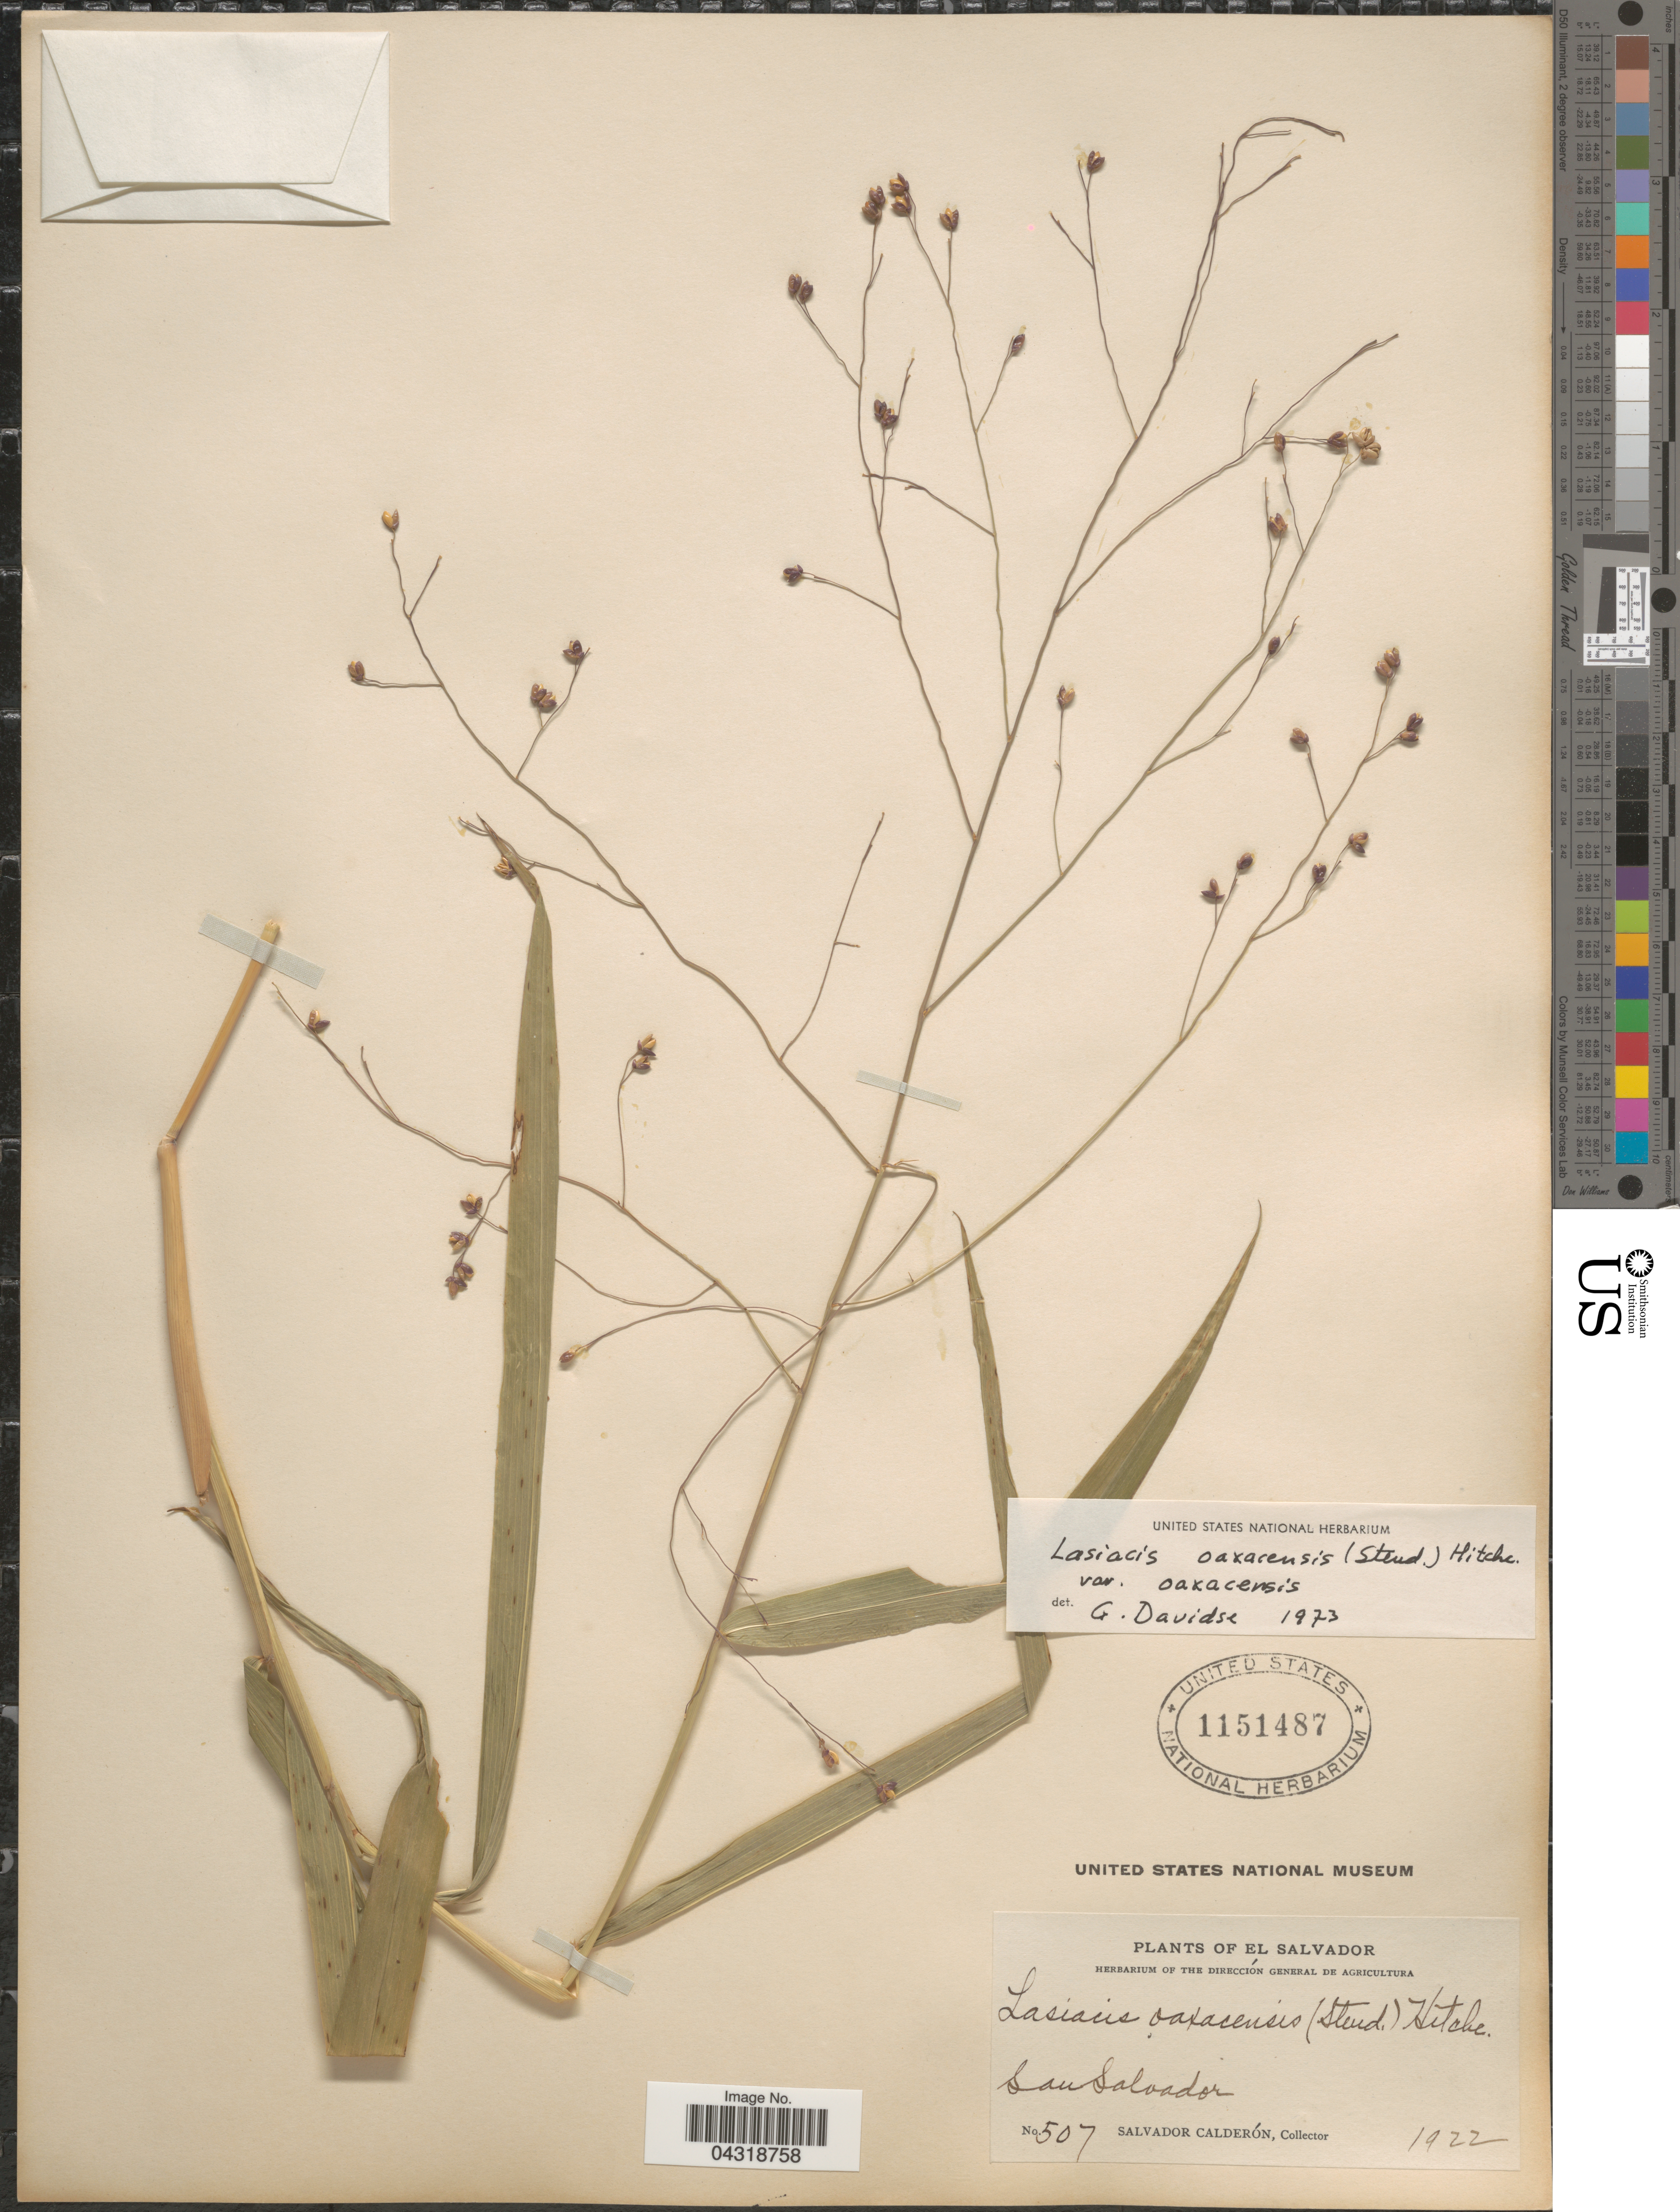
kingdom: Plantae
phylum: Tracheophyta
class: Liliopsida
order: Poales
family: Poaceae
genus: Lasiacis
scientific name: Lasiacis oaxacensis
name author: (Steud.) Hitchc.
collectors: S. Calderón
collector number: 507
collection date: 1922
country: El Salvador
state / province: San Salvador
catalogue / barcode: US 1151487